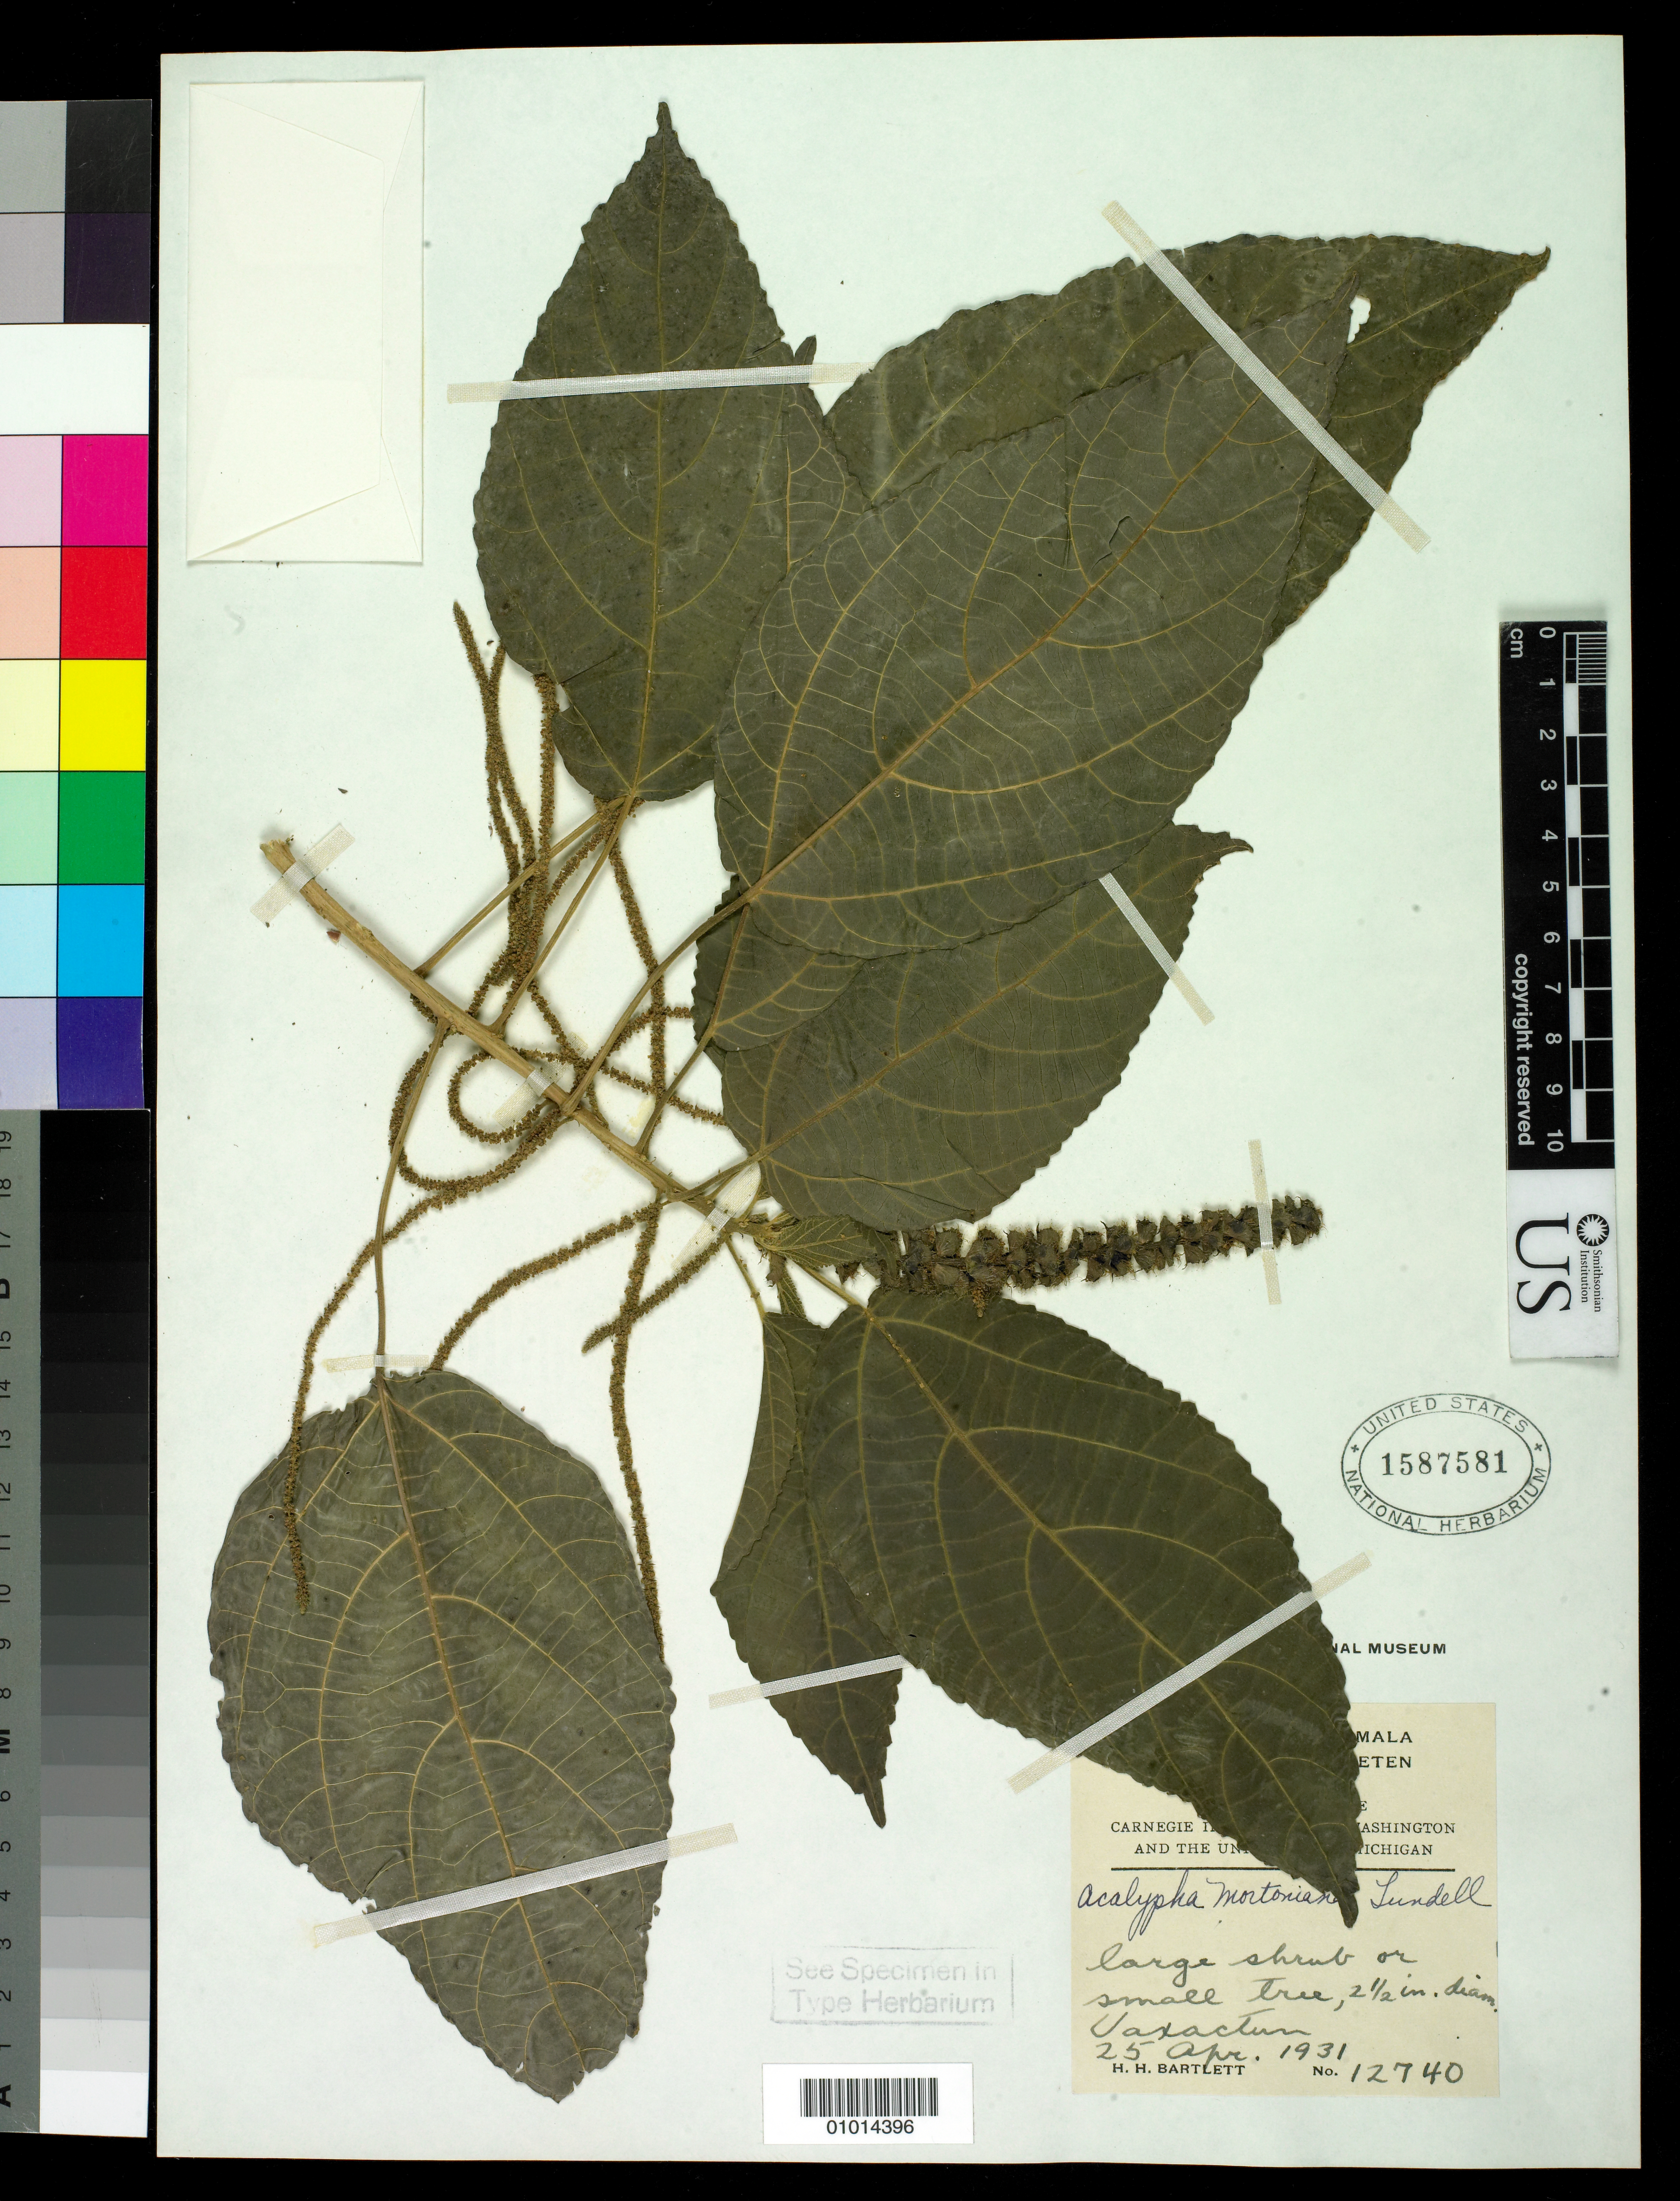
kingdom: Plantae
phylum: Tracheophyta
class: Magnoliopsida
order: Malpighiales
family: Euphorbiaceae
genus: Acalypha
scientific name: Acalypha mortoniana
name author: Lundell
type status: Isotype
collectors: H. H. Bartlett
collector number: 12740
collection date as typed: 25 Apr 1931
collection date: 1931-04-25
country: Guatemala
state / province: El Petén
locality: Uaxactún.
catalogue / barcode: US 1587581